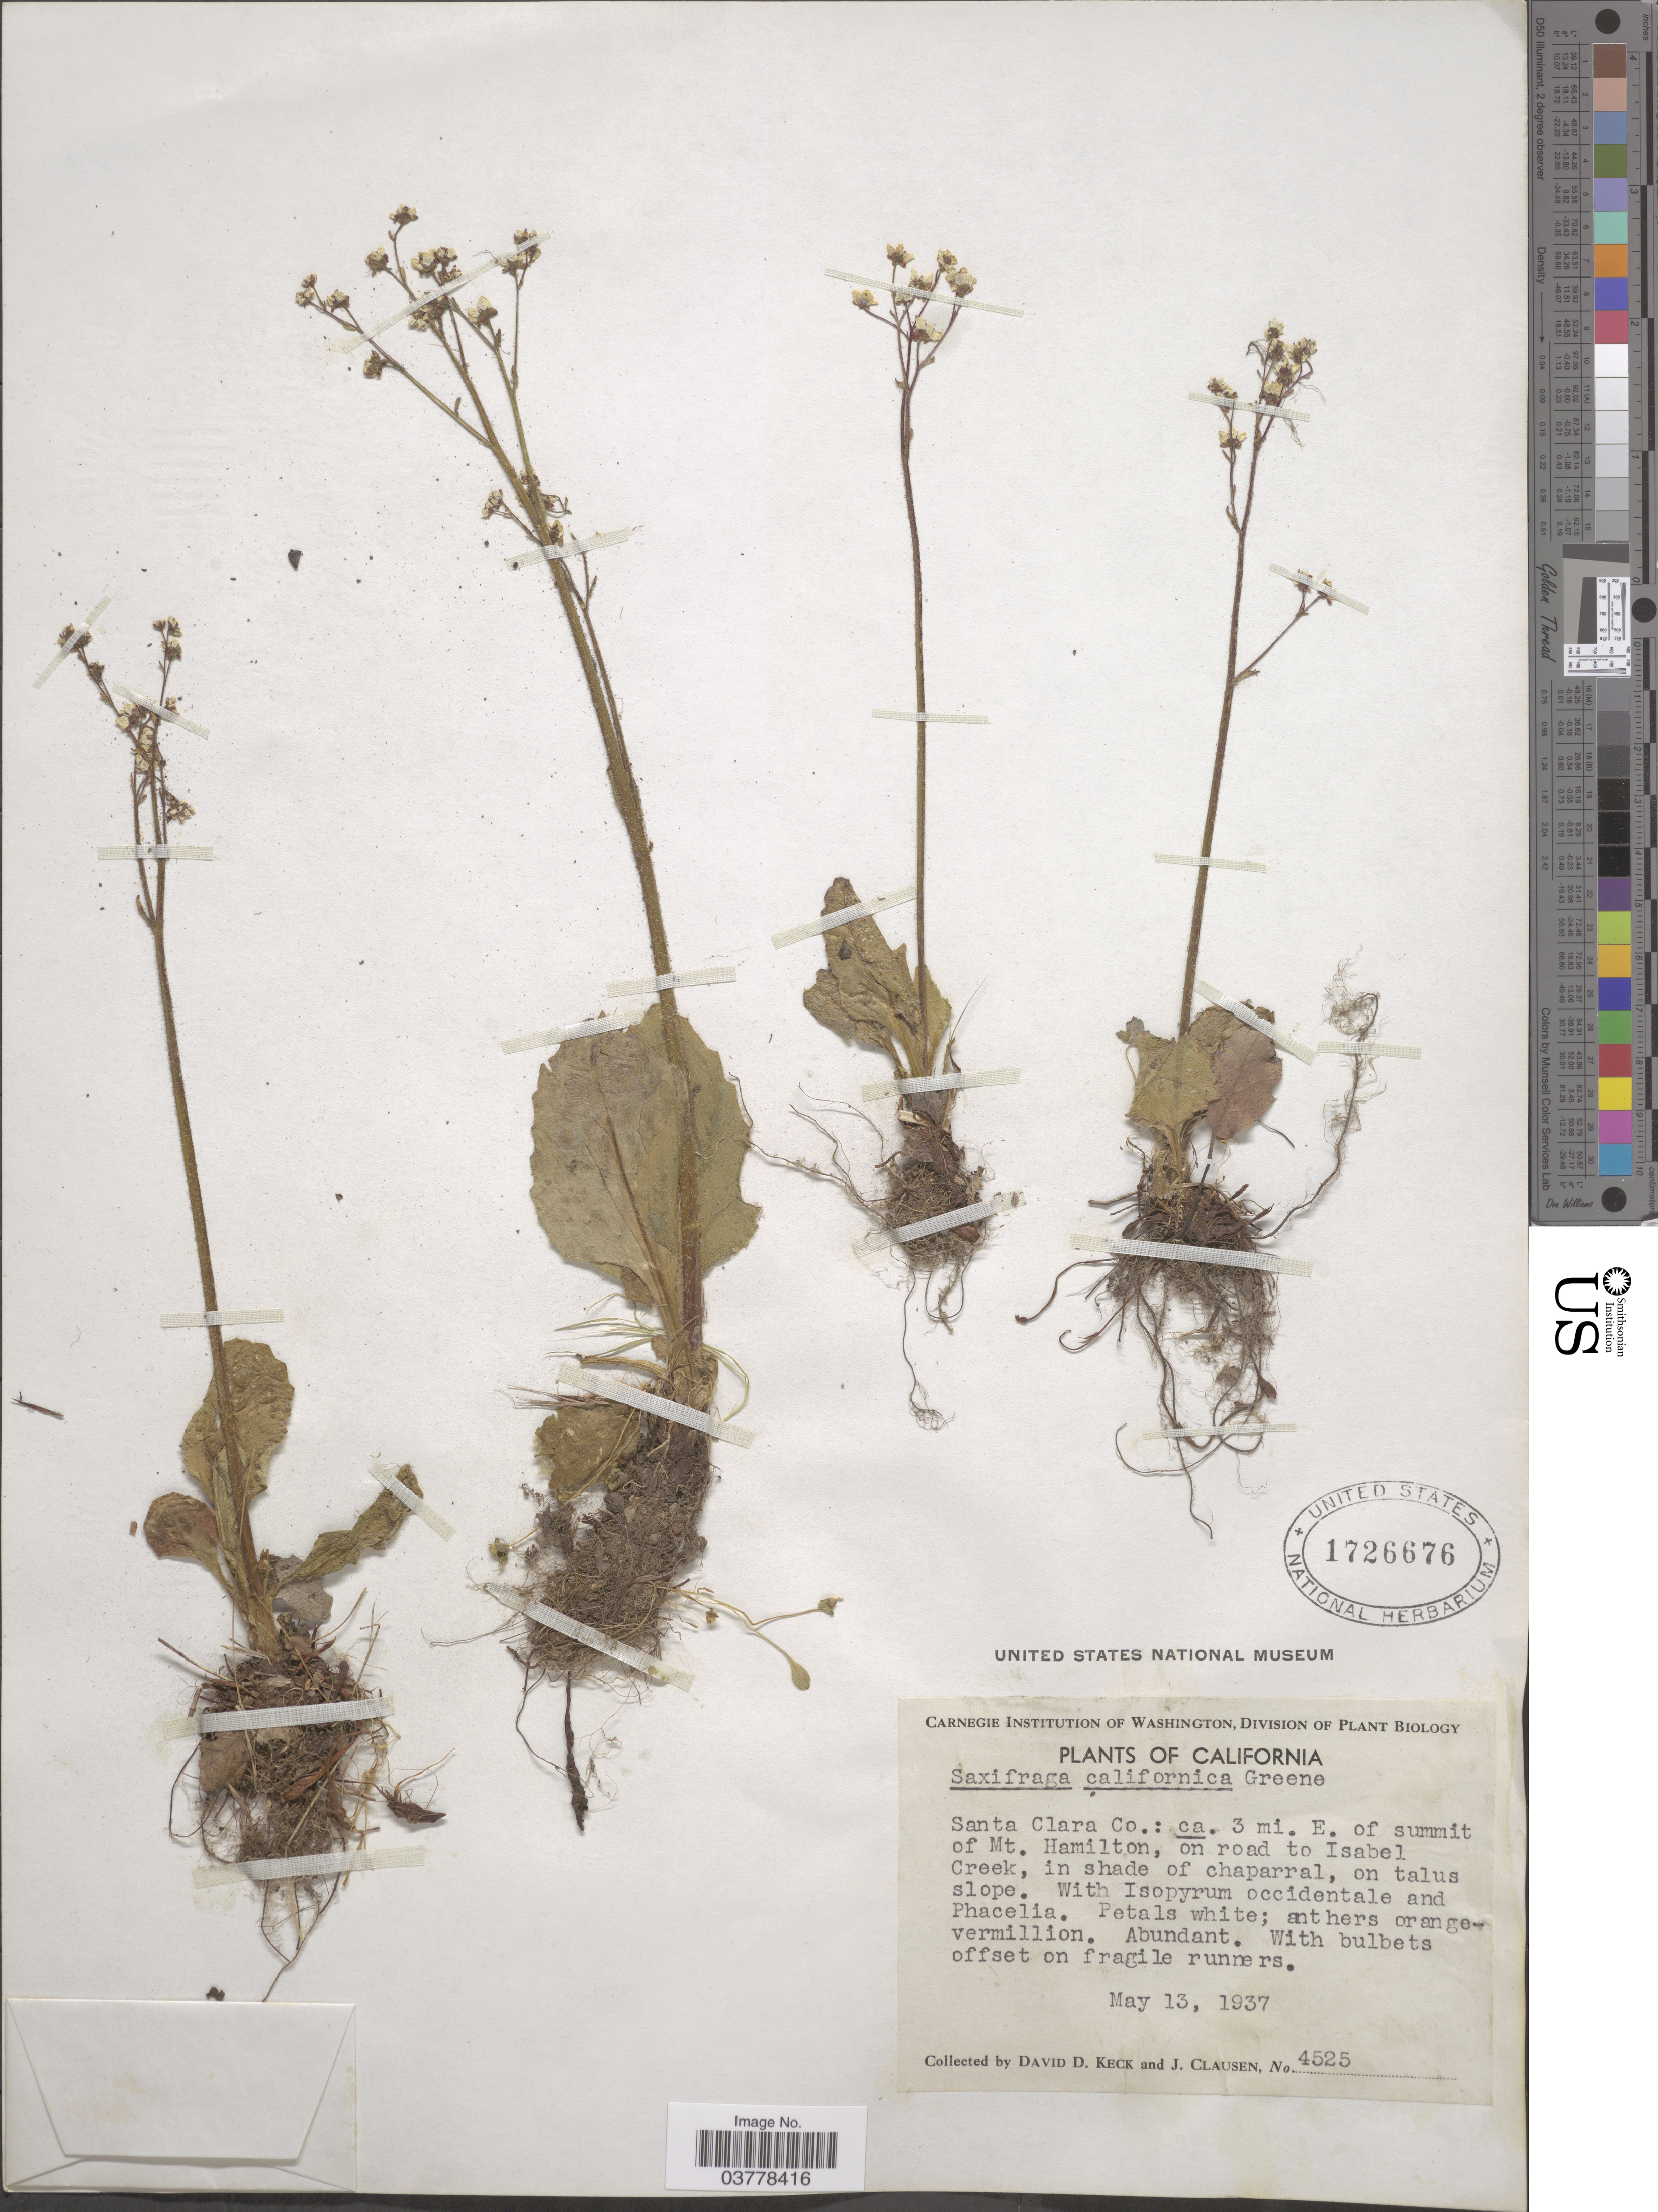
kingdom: Plantae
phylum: Tracheophyta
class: Magnoliopsida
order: Saxifragales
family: Saxifragaceae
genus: Micranthes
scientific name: Micranthes californica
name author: (Greene) Small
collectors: D. D. Keck & J. Clausen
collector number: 4525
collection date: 1937-05-13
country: United States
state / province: California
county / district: Santa Clara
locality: Santa Clara Co.: ca. 3 mi. E. of summit of Mt. Hamilton, on road to Isabel Creek.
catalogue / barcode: US 1726676